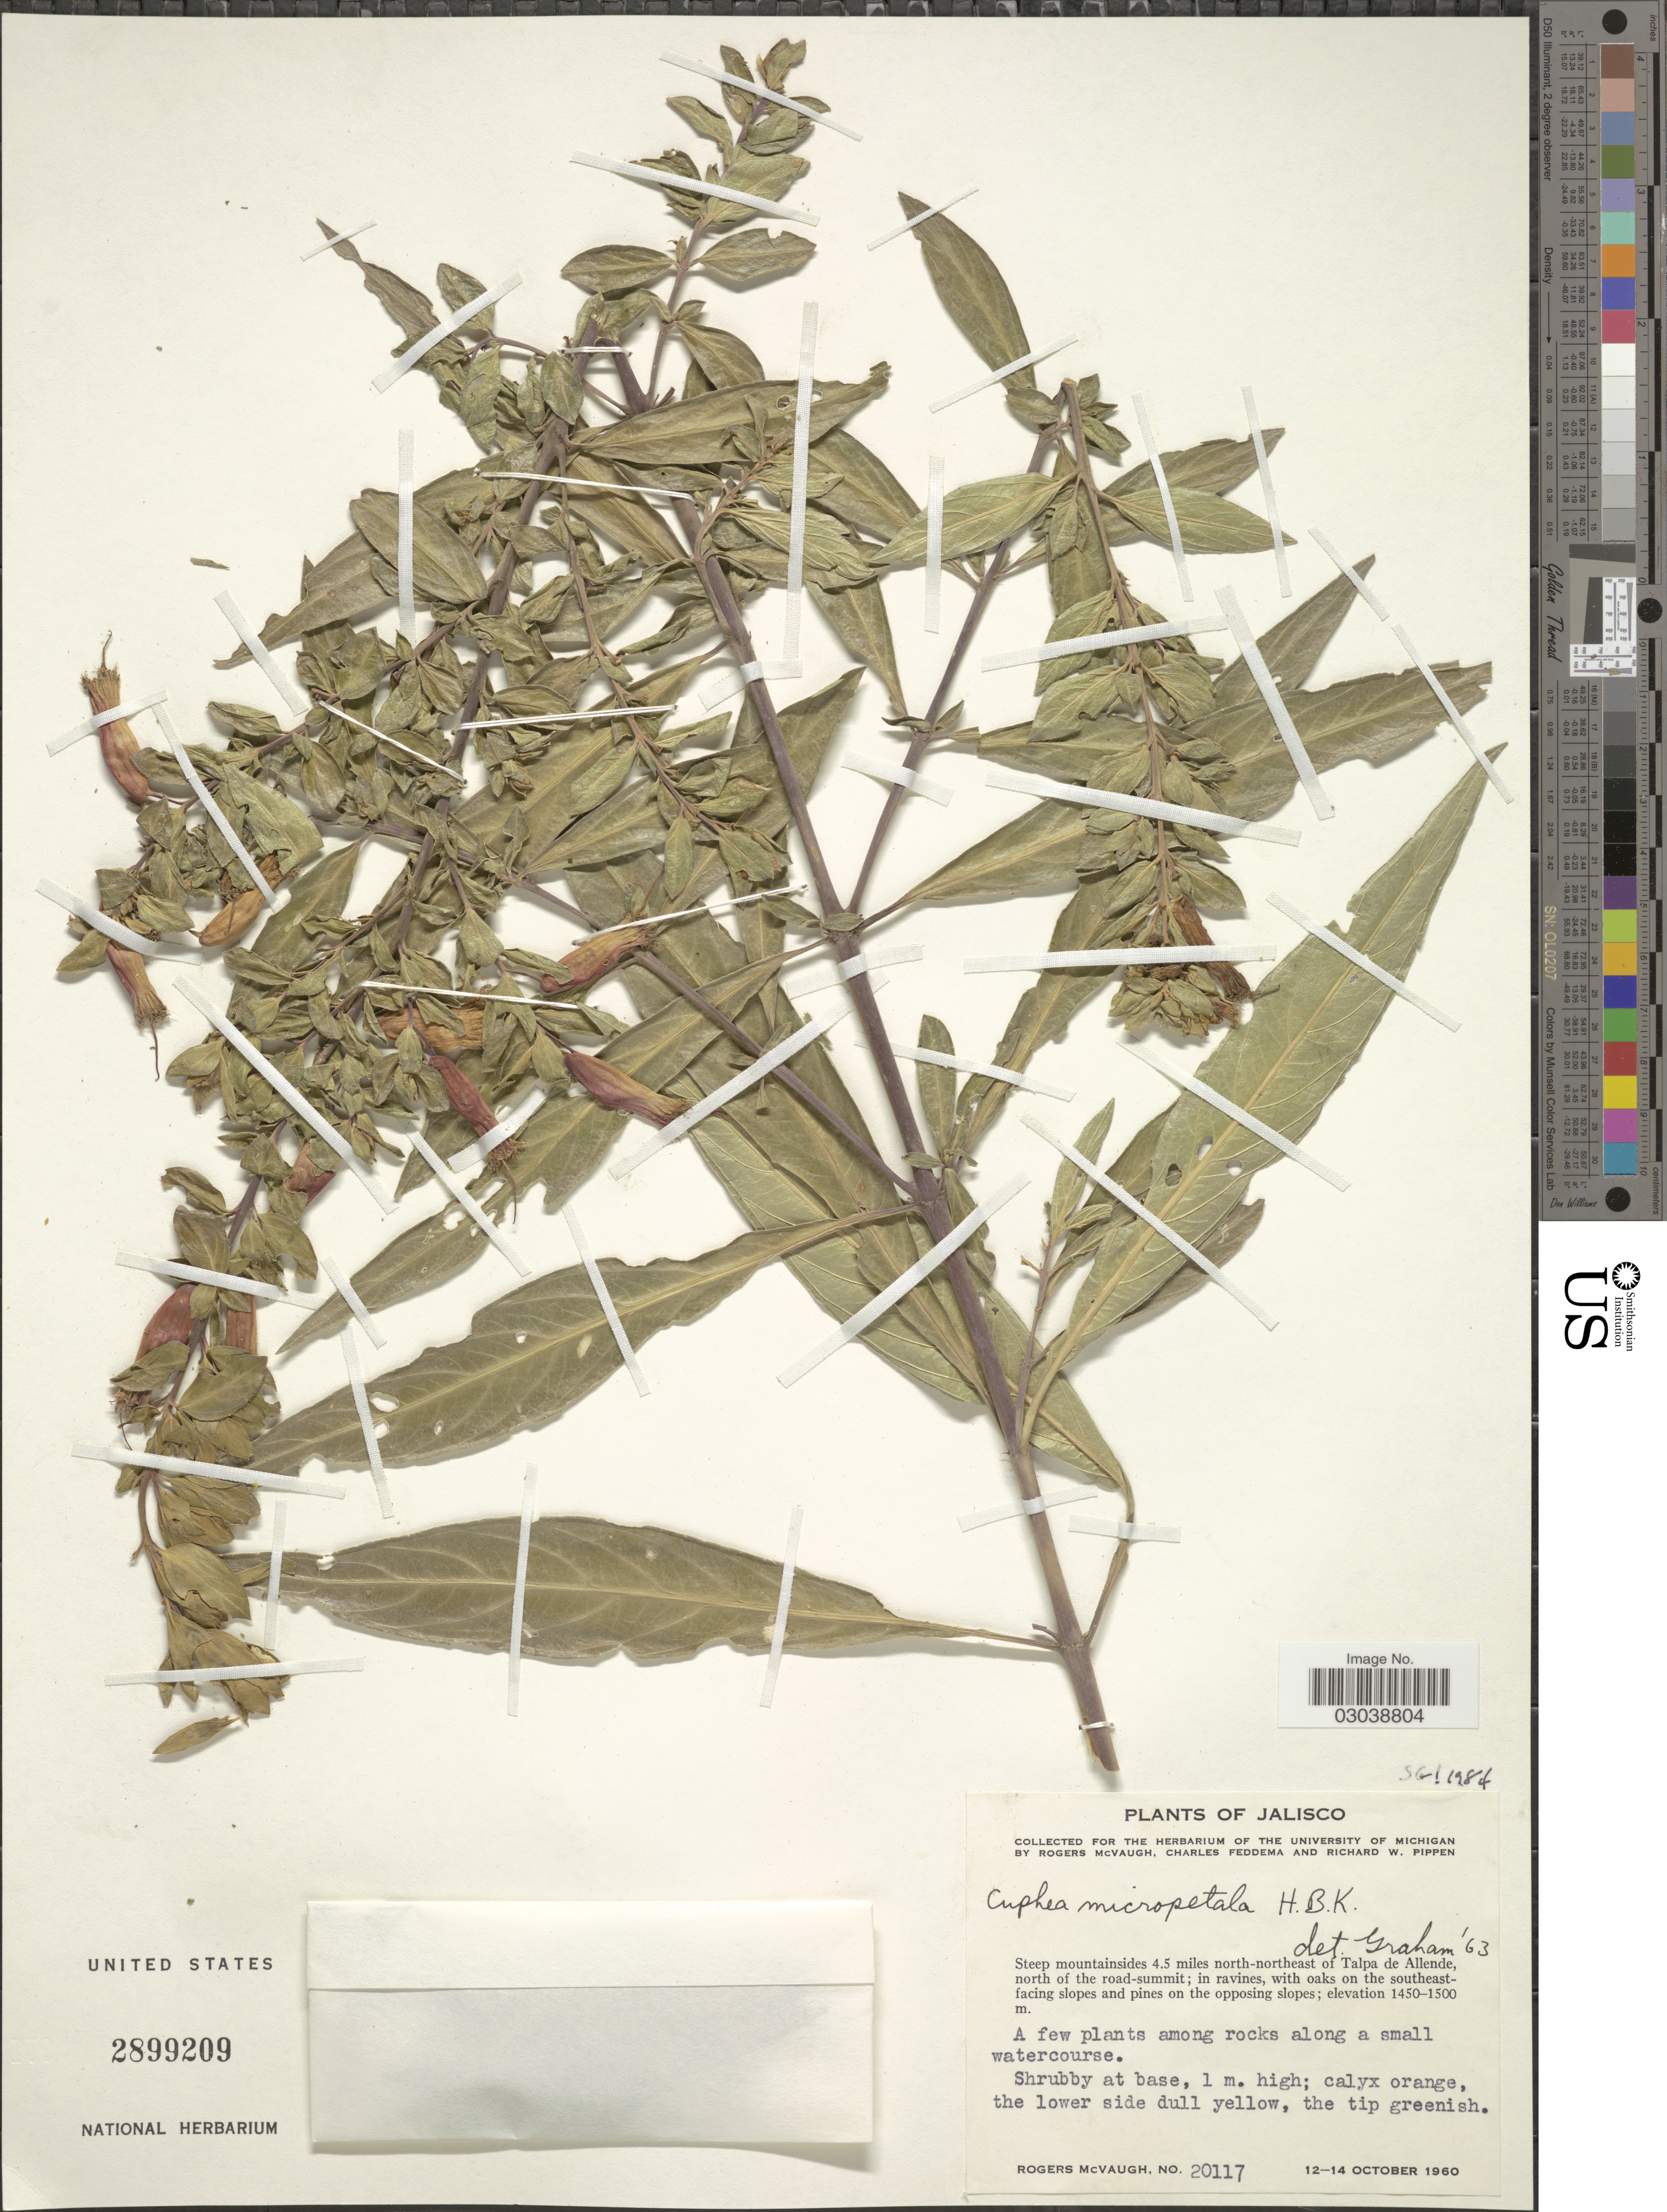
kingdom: Plantae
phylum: Tracheophyta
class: Magnoliopsida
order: Myrtales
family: Lythraceae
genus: Cuphea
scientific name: Cuphea micropetala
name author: Kunth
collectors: R. McVaugh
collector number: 20117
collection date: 1960-10-12/1960-10-14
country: Mexico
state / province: Jalisco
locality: Steep mountainsides 4.5 miles north-northeast of Talpa de Allende, north of the road-summit; in ravines, with oaks on the southeastfacing slopes and pines on the opposing slopes.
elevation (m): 1450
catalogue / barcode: US 2899209